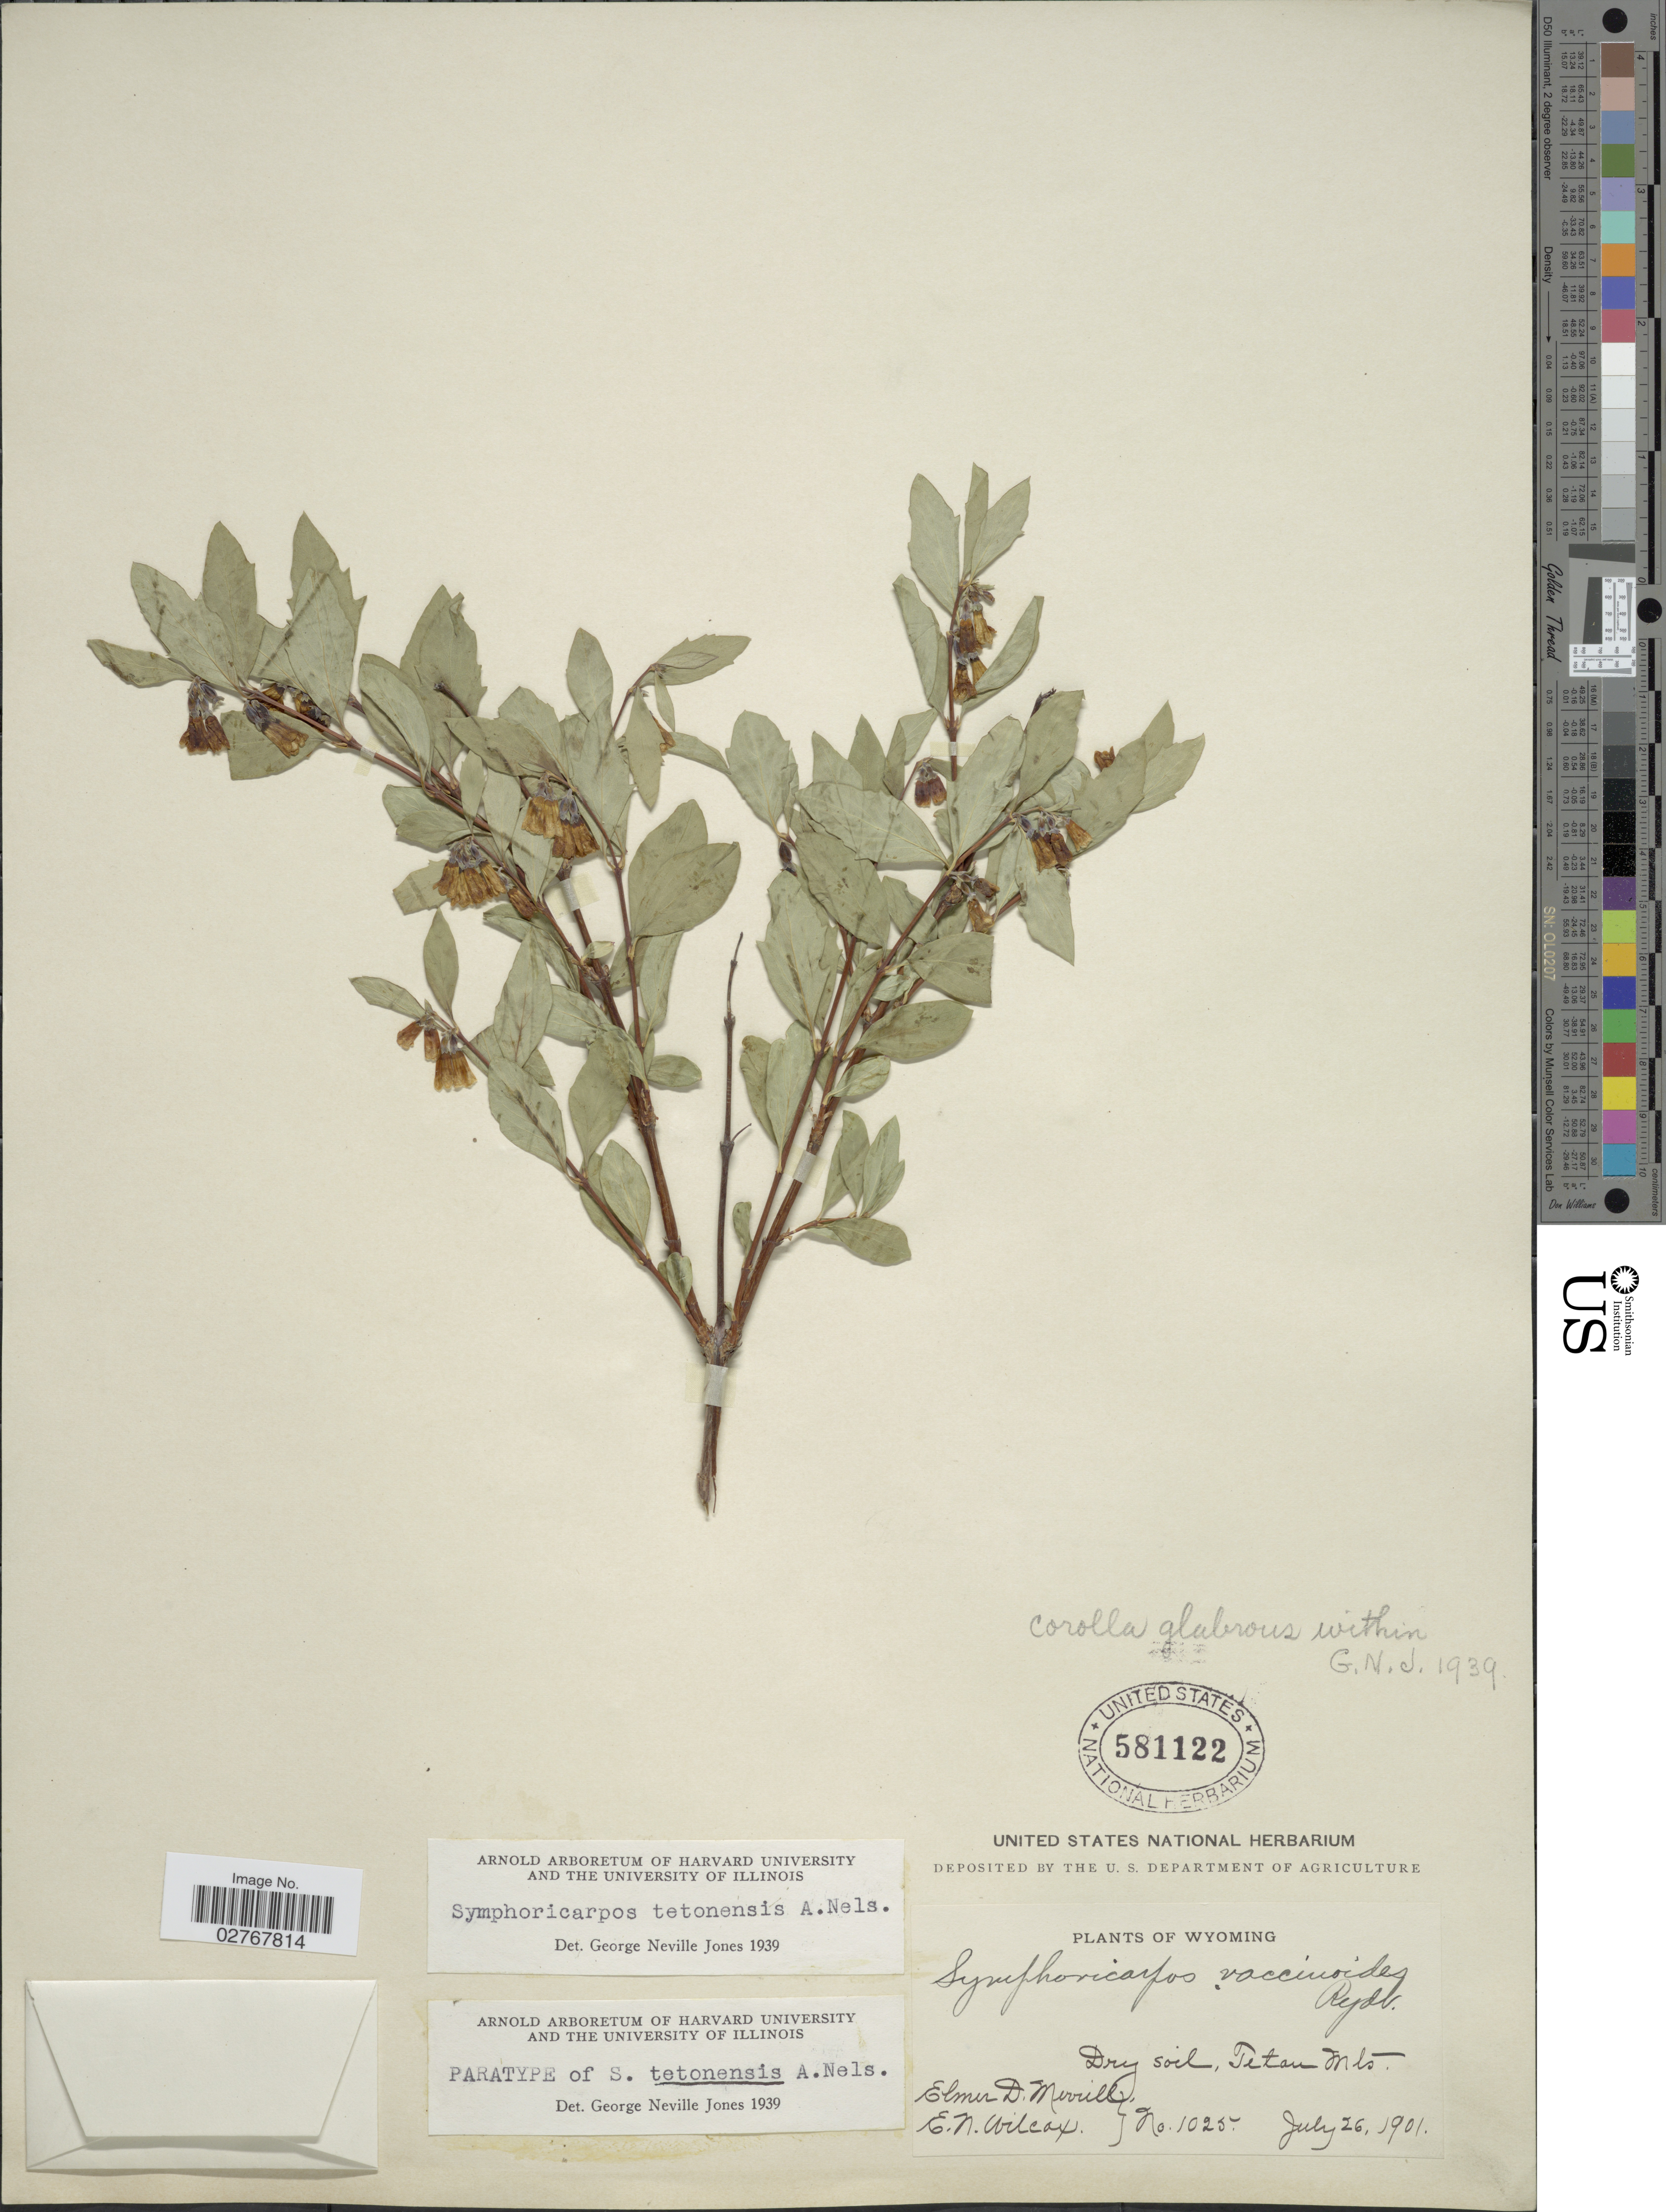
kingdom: Plantae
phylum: Tracheophyta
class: Magnoliopsida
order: Dipsacales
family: Caprifoliaceae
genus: Symphoricarpos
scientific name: Symphoricarpos tetonensis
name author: A. Nelson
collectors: E. D. Merrill & E. Wilcox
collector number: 1025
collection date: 1901-07-26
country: United States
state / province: Wyoming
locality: Dry soil, Tetan Mts.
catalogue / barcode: US 581122